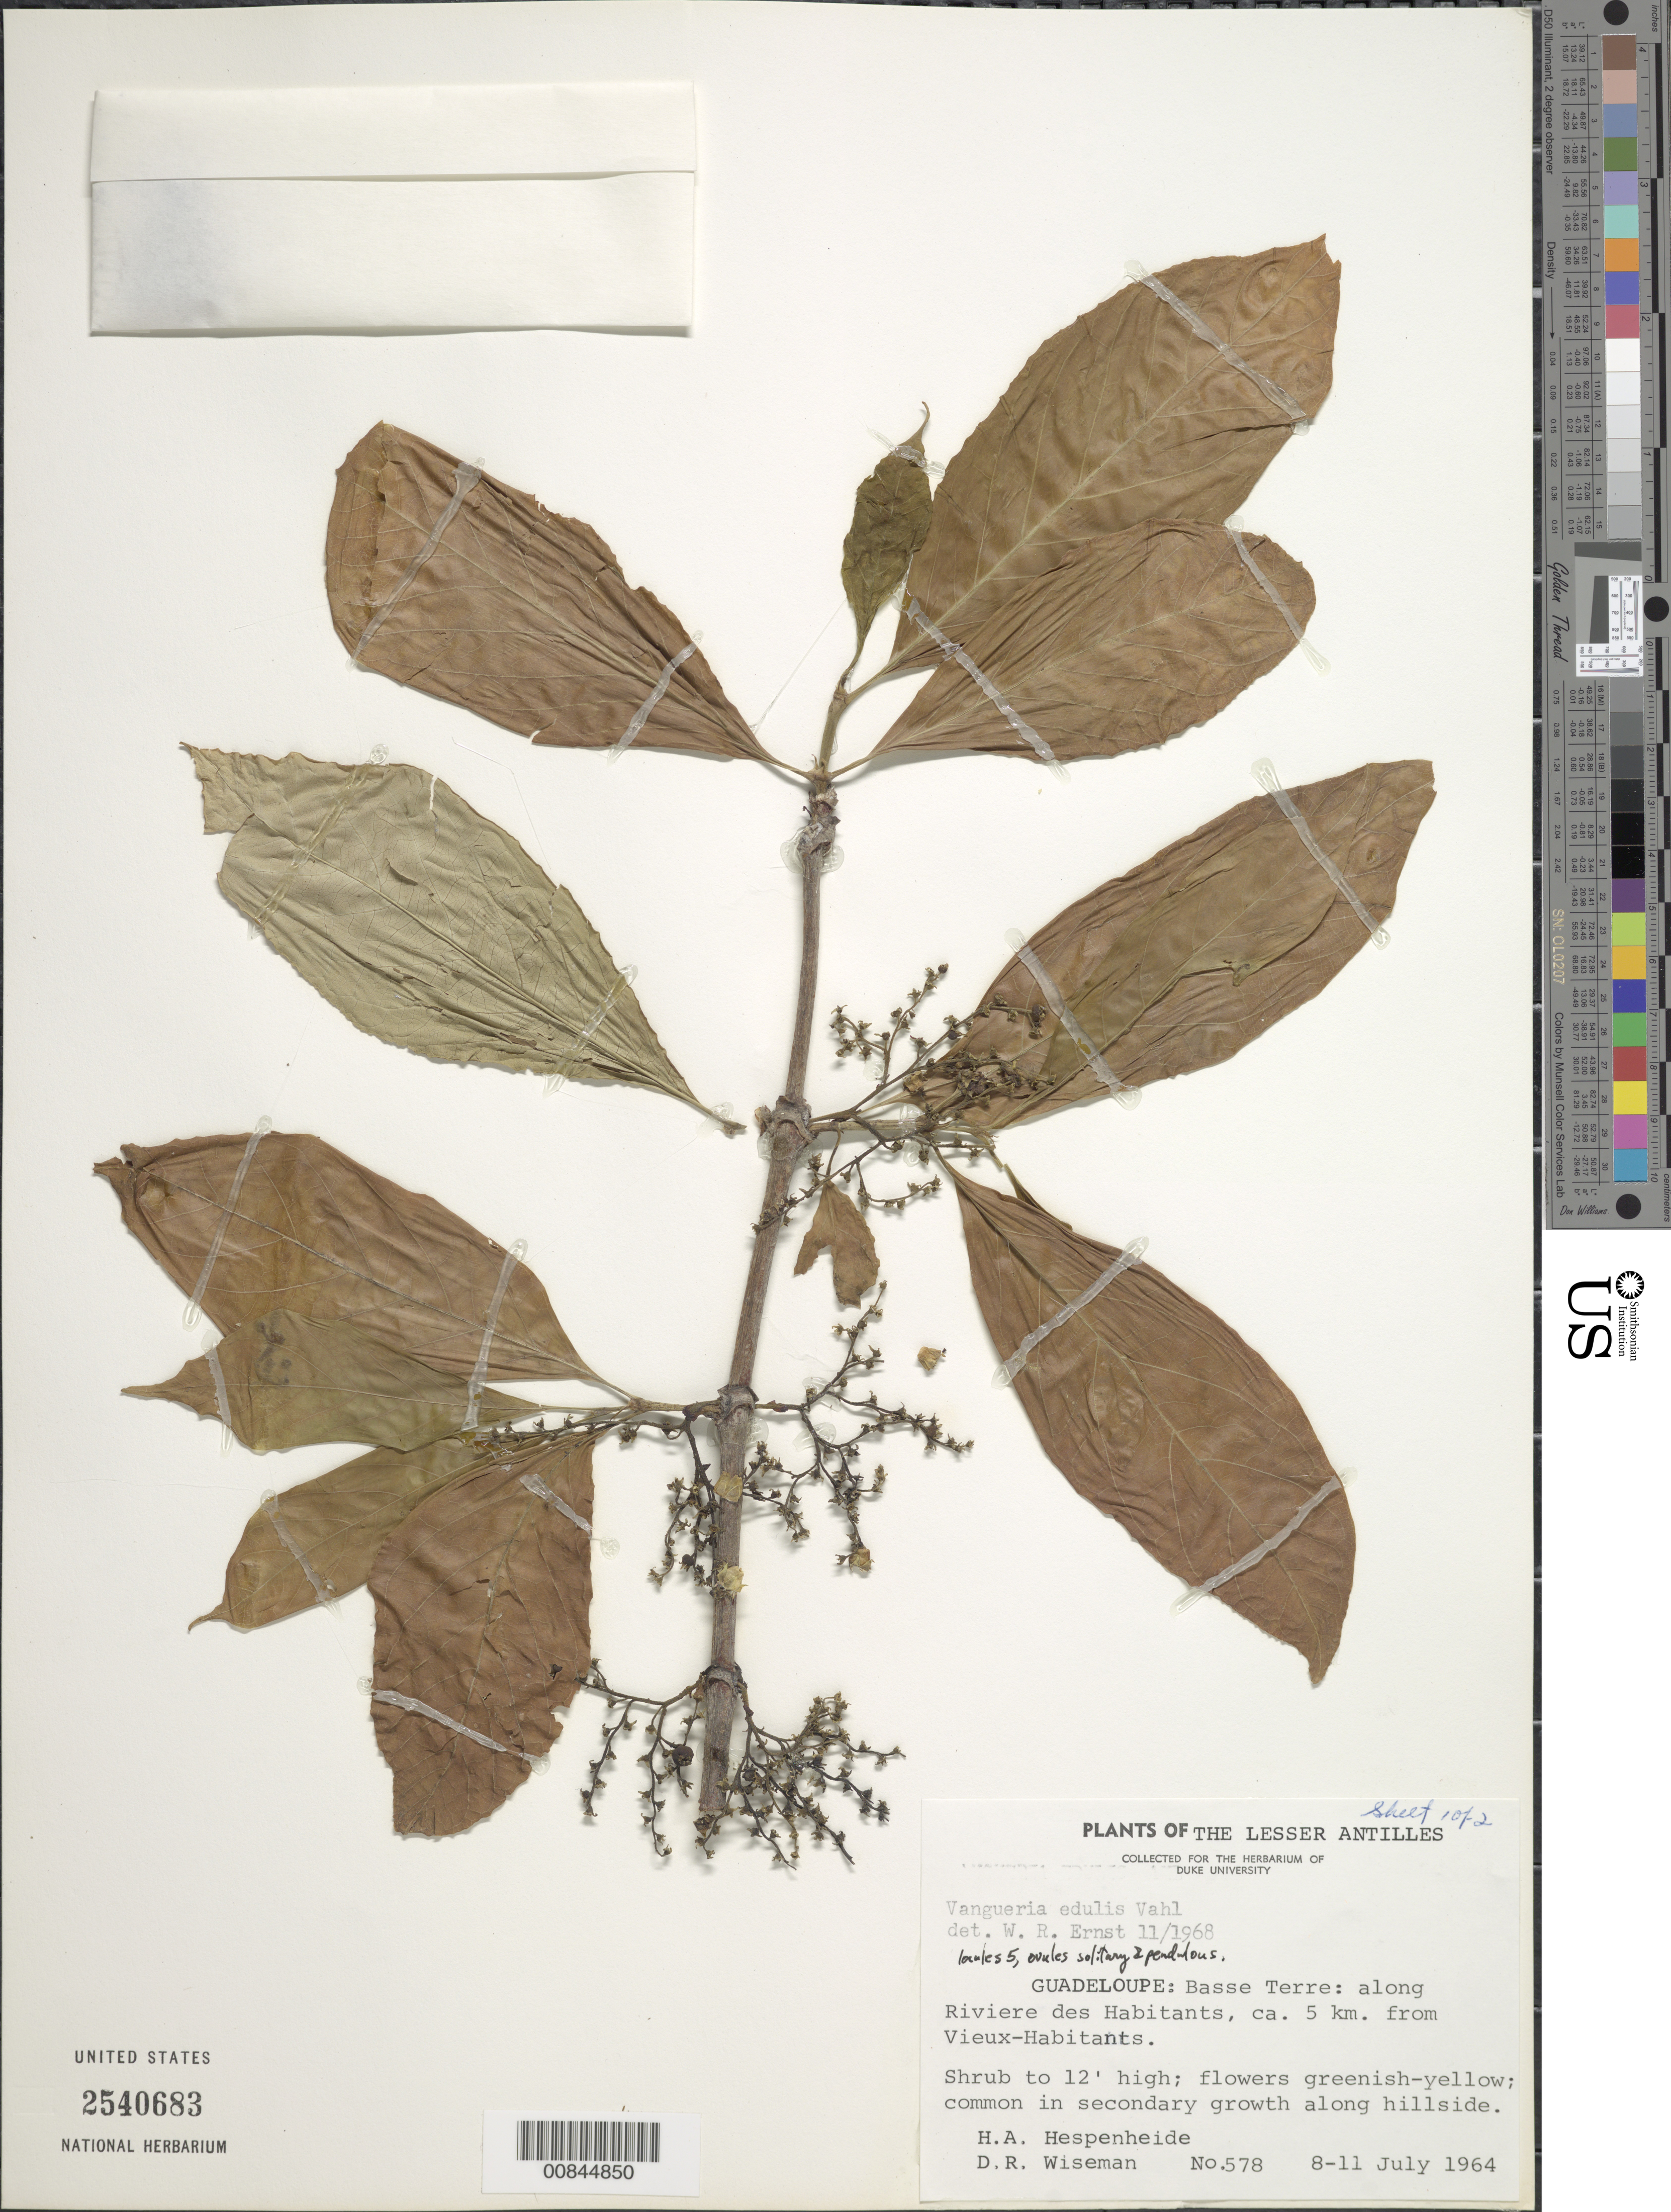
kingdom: Plantae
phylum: Tracheophyta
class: Magnoliopsida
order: Gentianales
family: Rubiaceae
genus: Vangueria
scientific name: Vangueria madagascariensis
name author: J.F. Gmel.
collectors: H. A. Hespenheide & D. R. Wiseman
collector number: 578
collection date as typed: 08 Jul 1964 to 11 Jul 1964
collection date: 1964-07-08/1964-07-11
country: Guadeloupe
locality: Basse Terre: Along Riviere des Habitants, ca. 5 km from Vieux-Habitants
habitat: Along river. In secondary growth on hillside.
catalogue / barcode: US 2540683